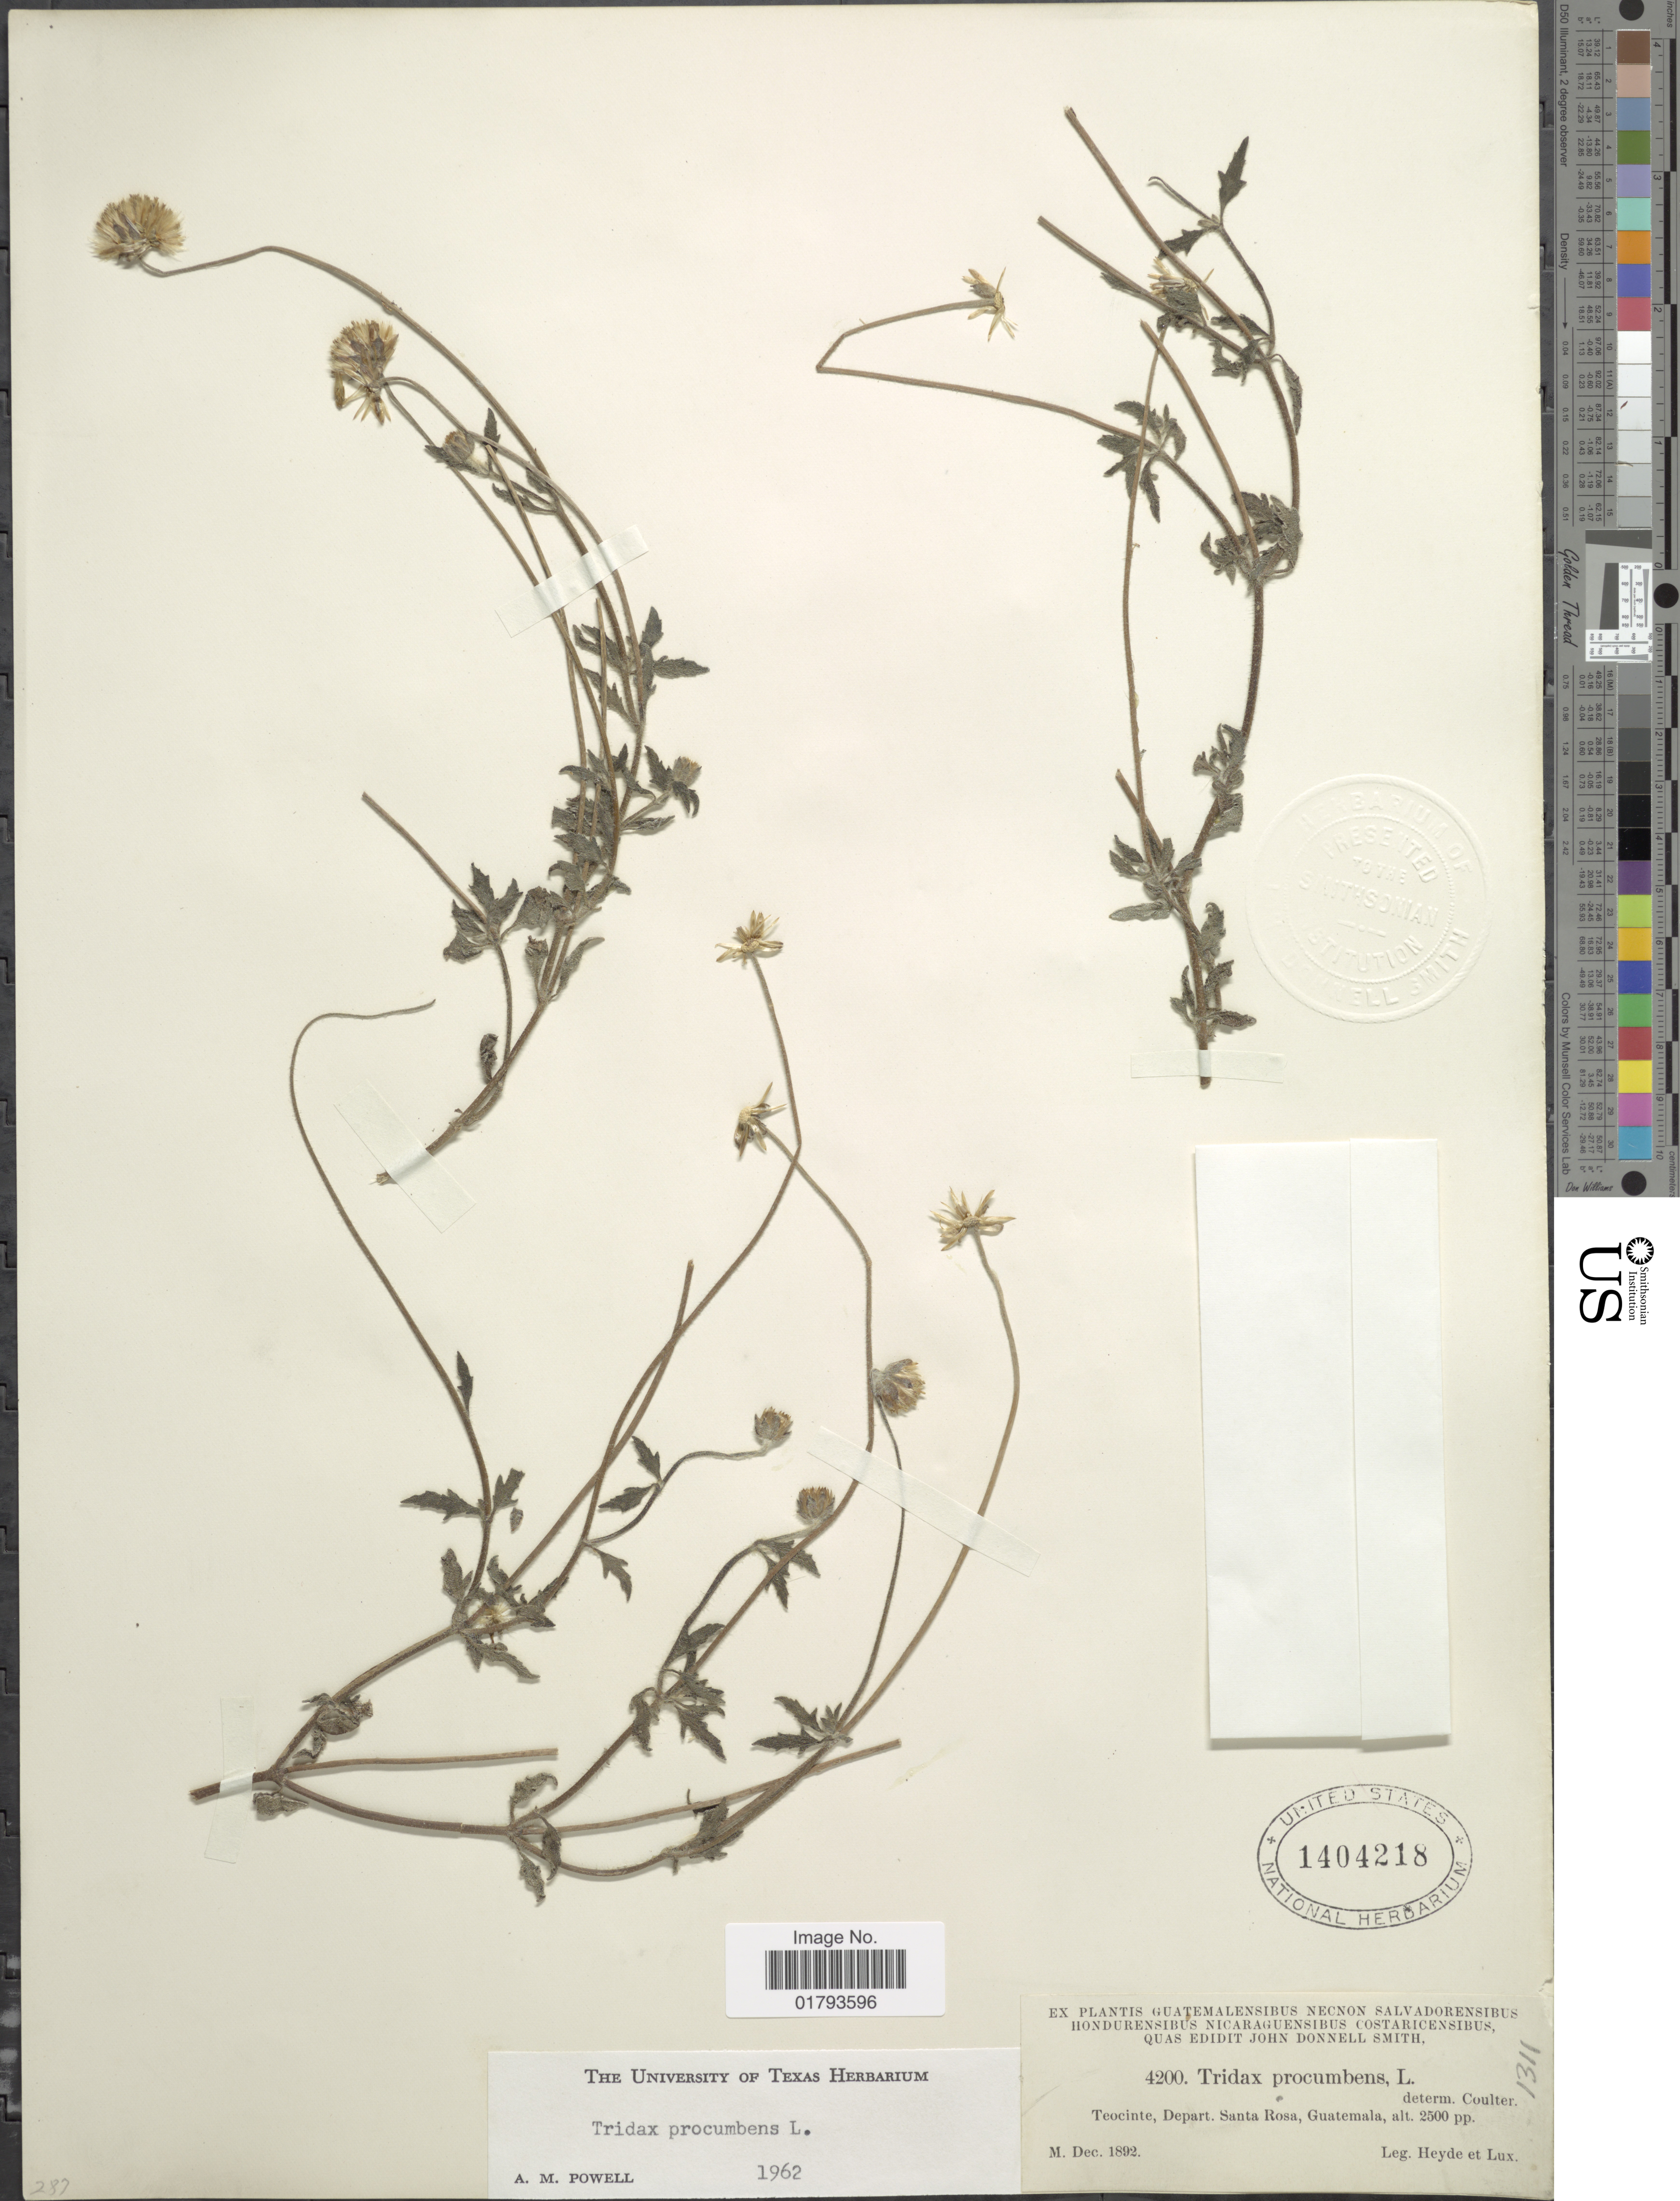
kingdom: Plantae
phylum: Tracheophyta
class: Magnoliopsida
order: Asterales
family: Asteraceae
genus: Tridax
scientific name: Tridax procumbens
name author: L.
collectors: Heyde & Lux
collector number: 4200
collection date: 1892-12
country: Guatemala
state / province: Santa Rosa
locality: Teocinte, Depart. Santa Rosa, Guatemala.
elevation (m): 762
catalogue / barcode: US 1404218